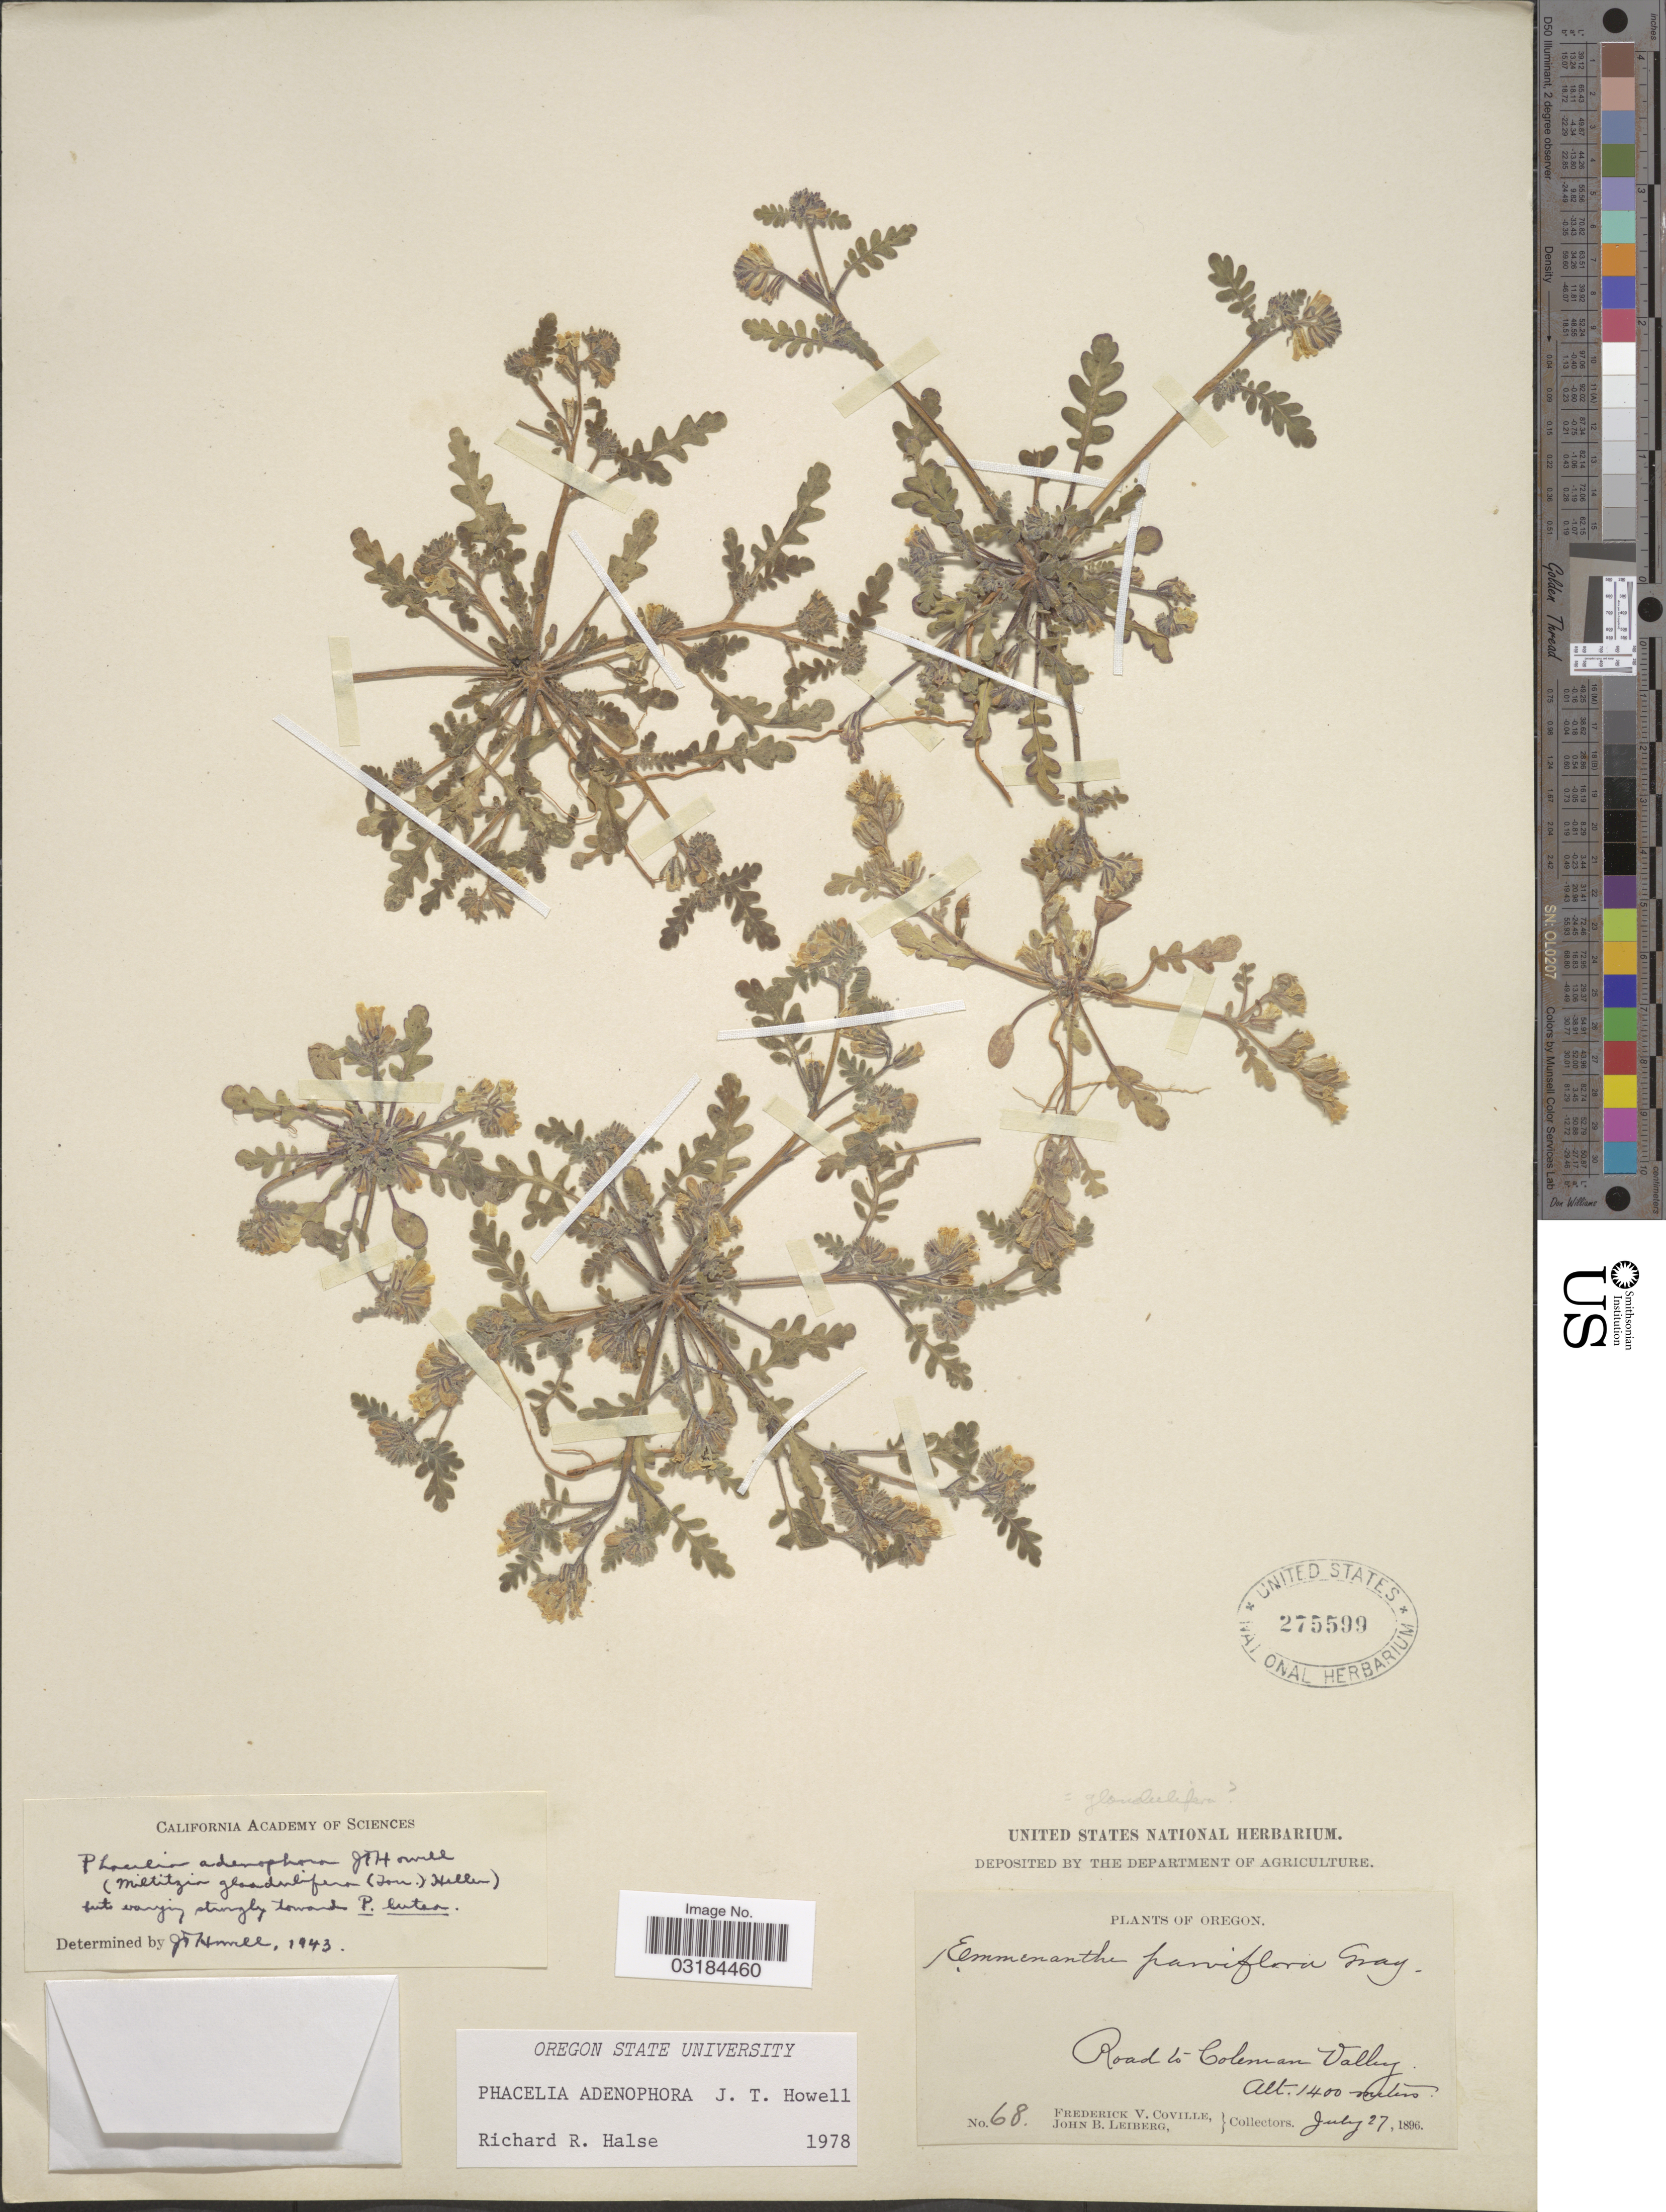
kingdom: Plantae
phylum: Tracheophyta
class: Magnoliopsida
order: Boraginales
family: Hydrophyllaceae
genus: Phacelia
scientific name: Phacelia adenophora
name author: J.T. Howell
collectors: F. V. Coville & J. B. Leiberg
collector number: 68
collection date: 1896-07-27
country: United States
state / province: Oregon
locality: Road to Coleman Valley.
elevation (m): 1400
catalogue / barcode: US 275599